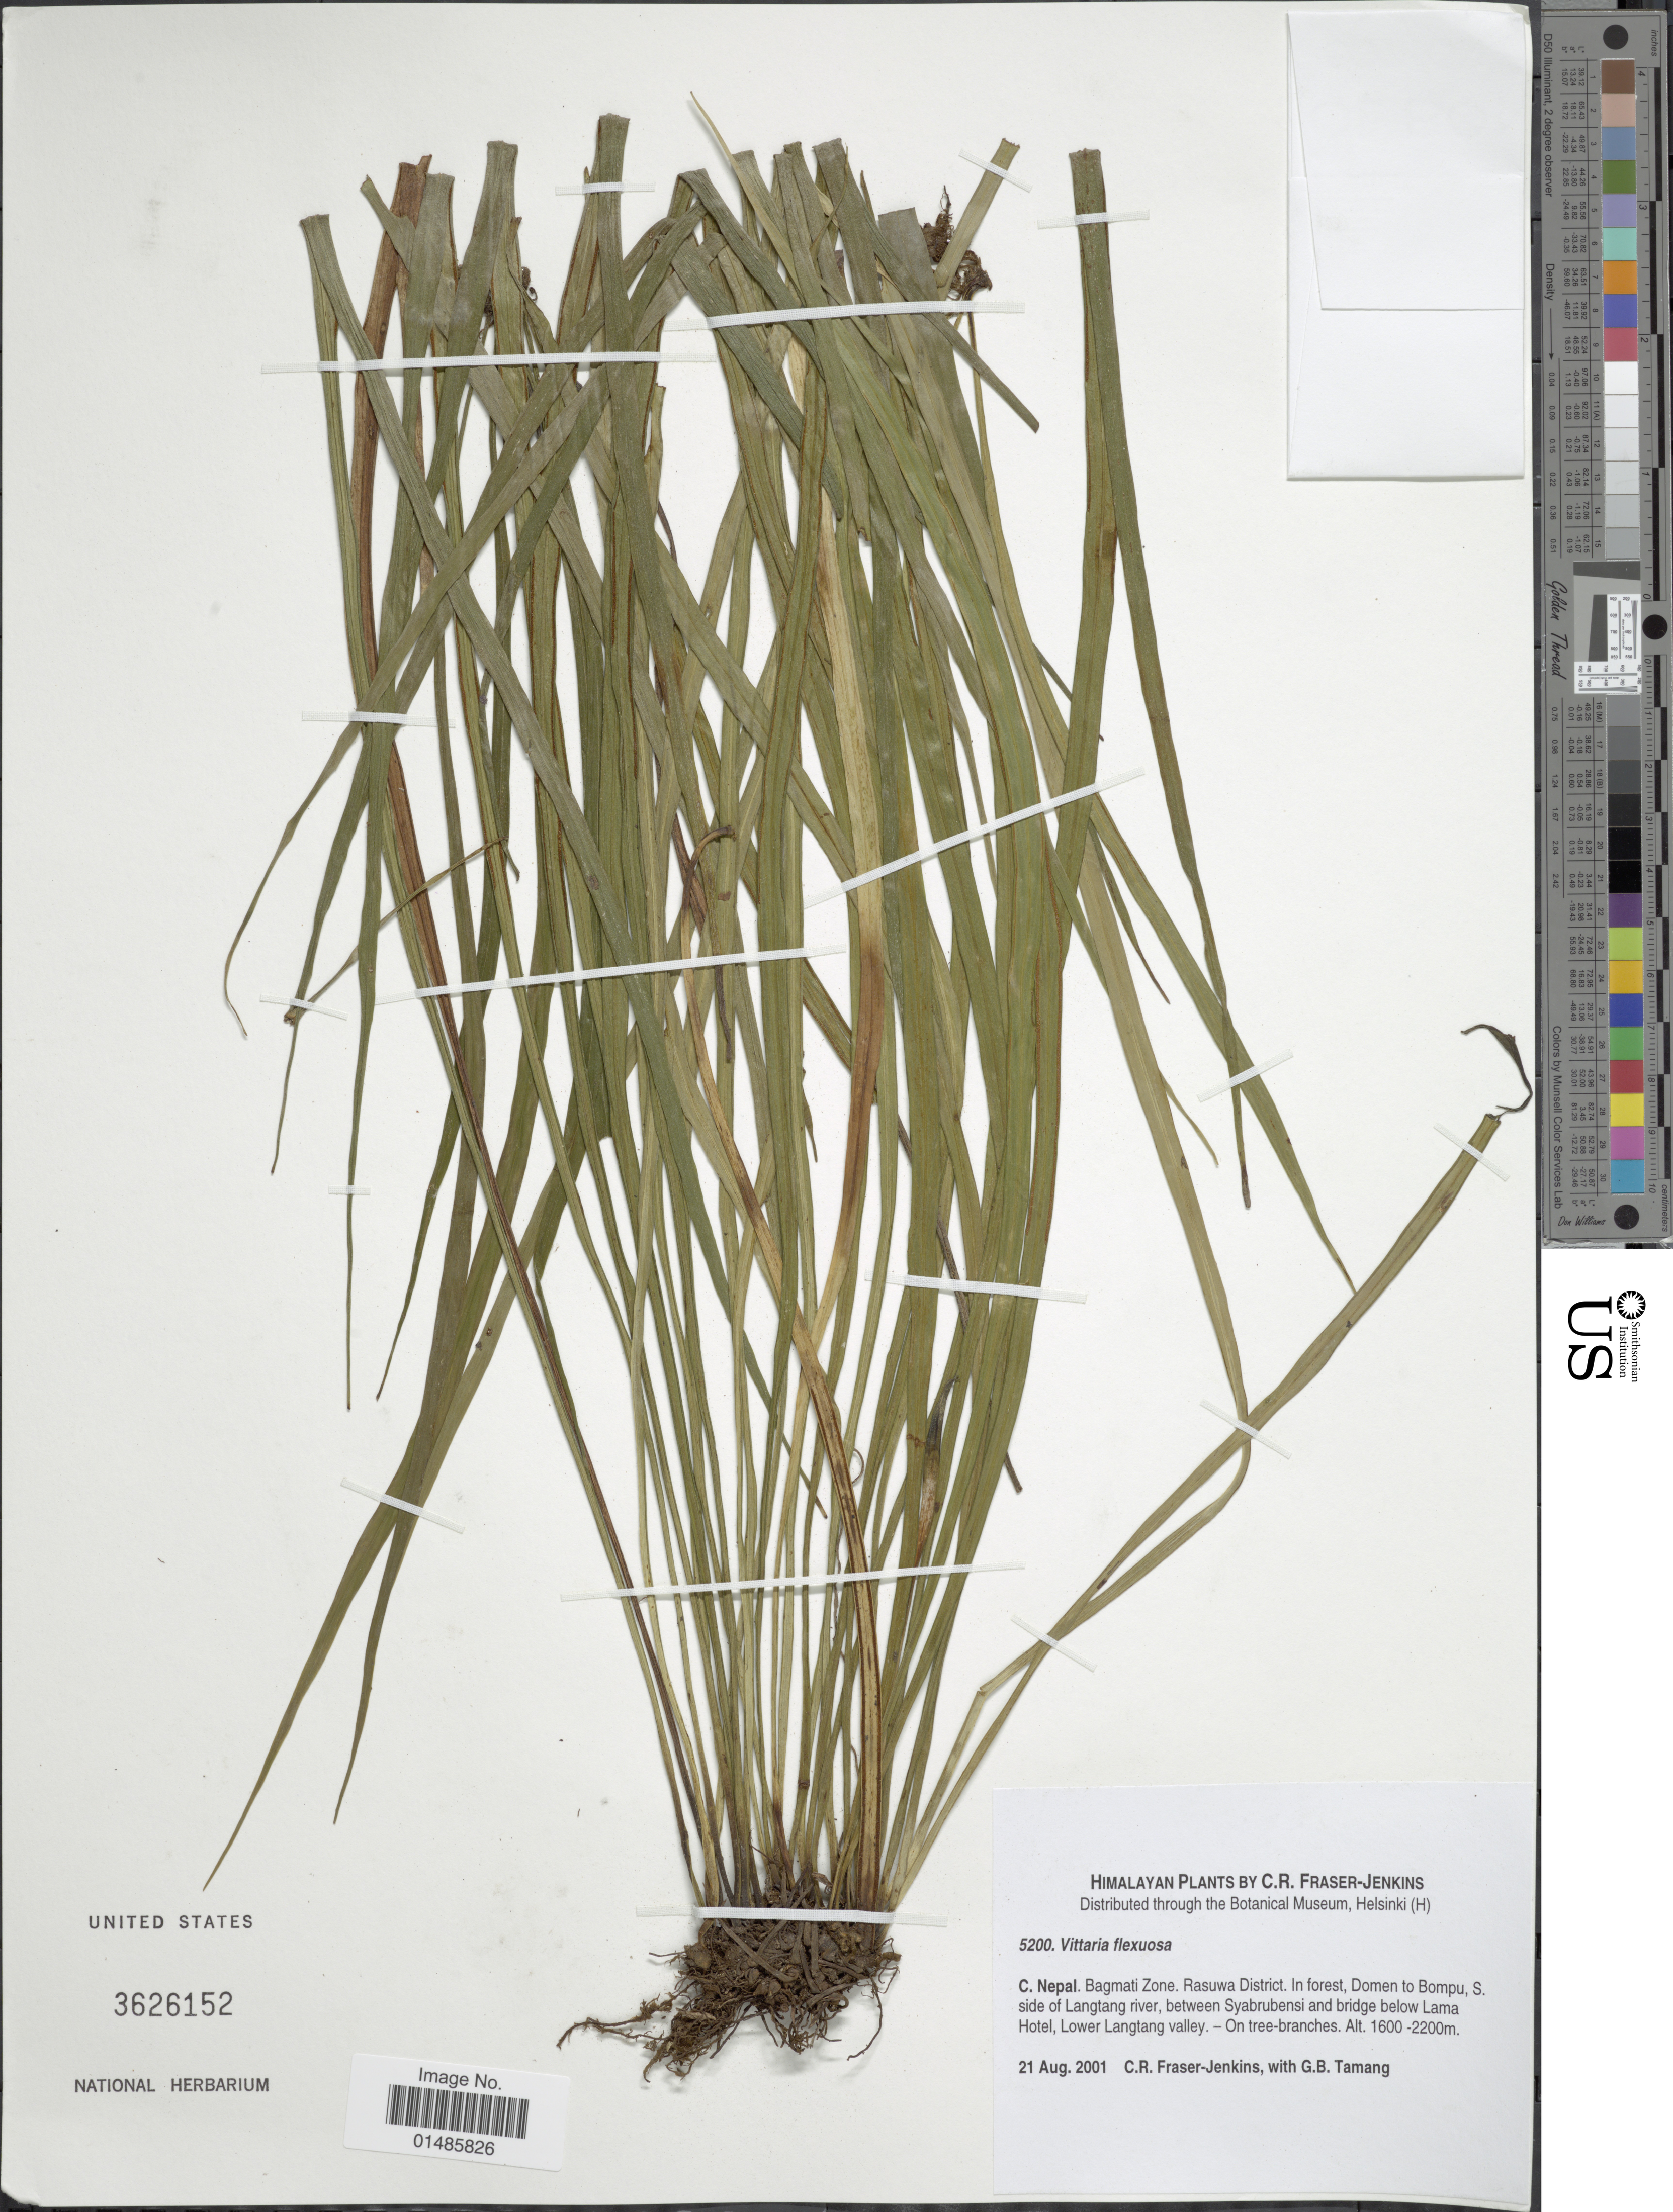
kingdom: Plantae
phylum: Tracheophyta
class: Polypodiopsida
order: Polypodiales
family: Pteridaceae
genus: Haplopteris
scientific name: Haplopteris flexuosa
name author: (Fée) E.H. Crane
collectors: C. R. Fraser-Jenkins & G. Tamang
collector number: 5200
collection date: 2001-08-21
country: Nepal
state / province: Bagmati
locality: C. Nepal. Bagmati Zone. Rasuwa District. In forest, Domen to Bompu, S. side of Langtang river, between Syabrubensi and bridge below Lama Hotel, Lower Langtang valley. Himalayan plants.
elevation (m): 1600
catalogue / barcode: US 3626152